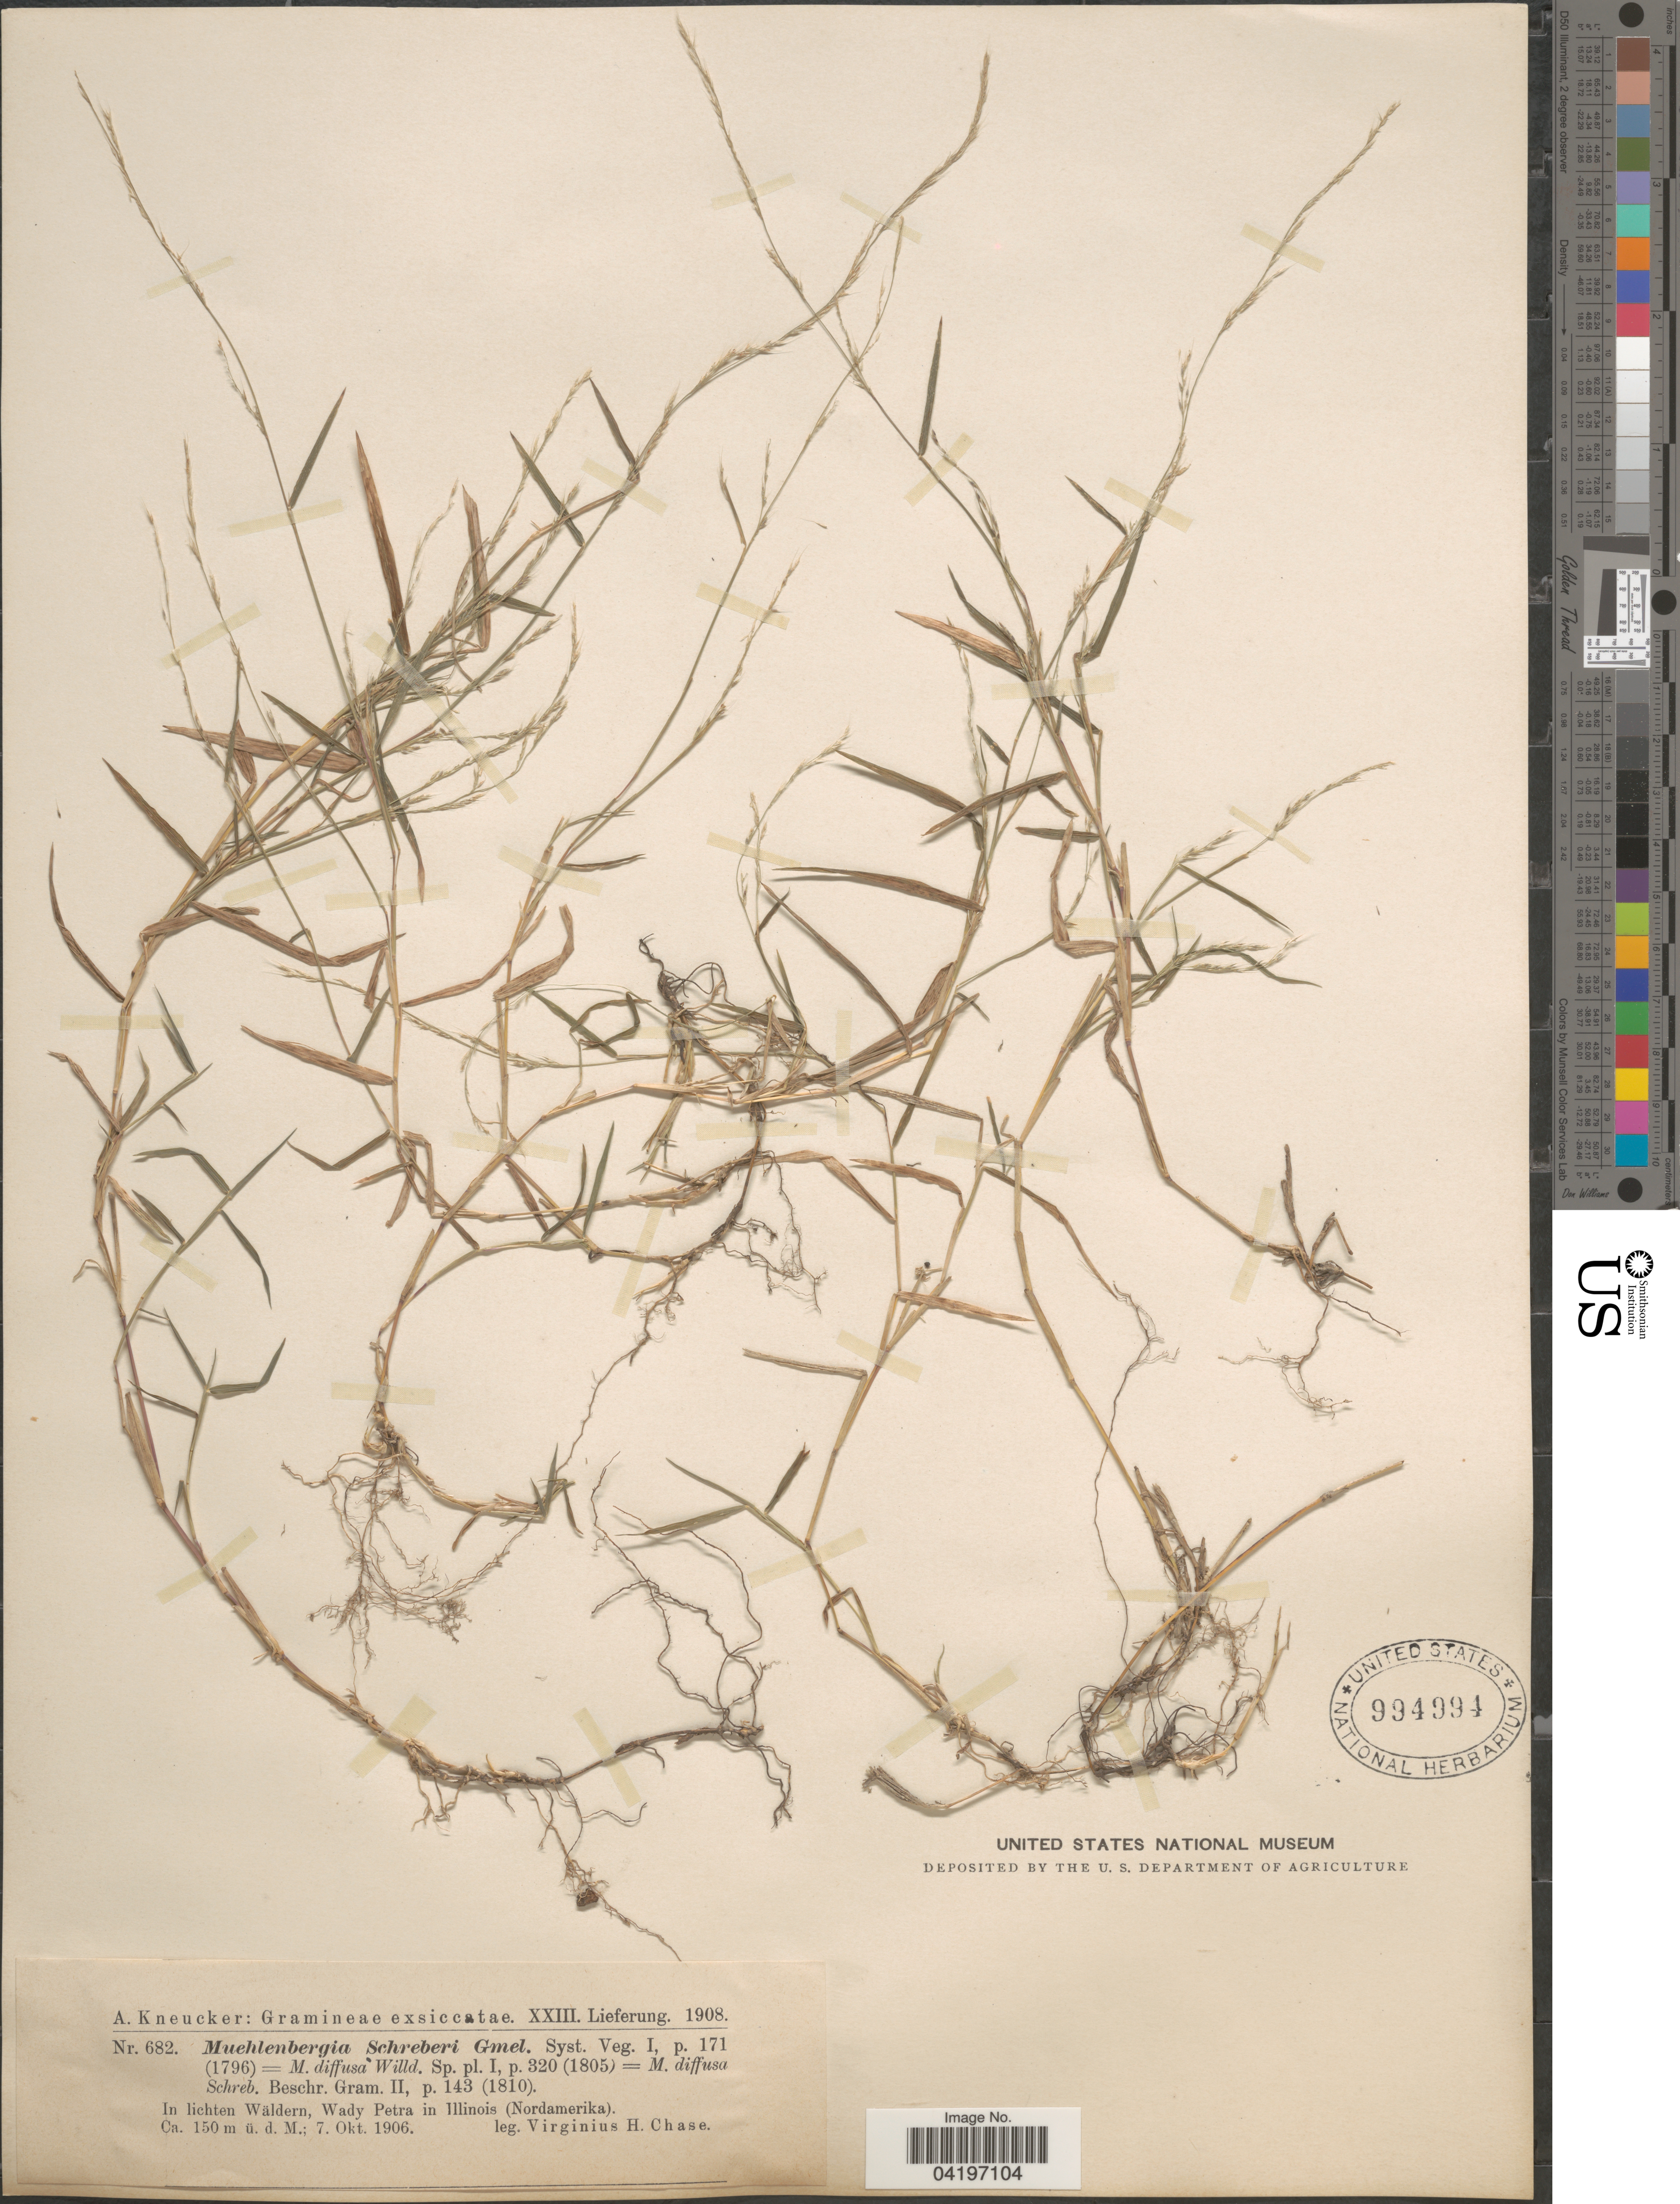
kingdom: Plantae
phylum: Tracheophyta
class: Liliopsida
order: Poales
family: Poaceae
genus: Muhlenbergia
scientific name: Muhlenbergia schreberi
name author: J.F. Gmel.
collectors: V. H. Chase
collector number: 682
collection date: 1906-10-07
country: United States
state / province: Illinois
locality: In lichten Wäldern, Wady Petra.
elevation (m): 150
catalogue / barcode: US 994994